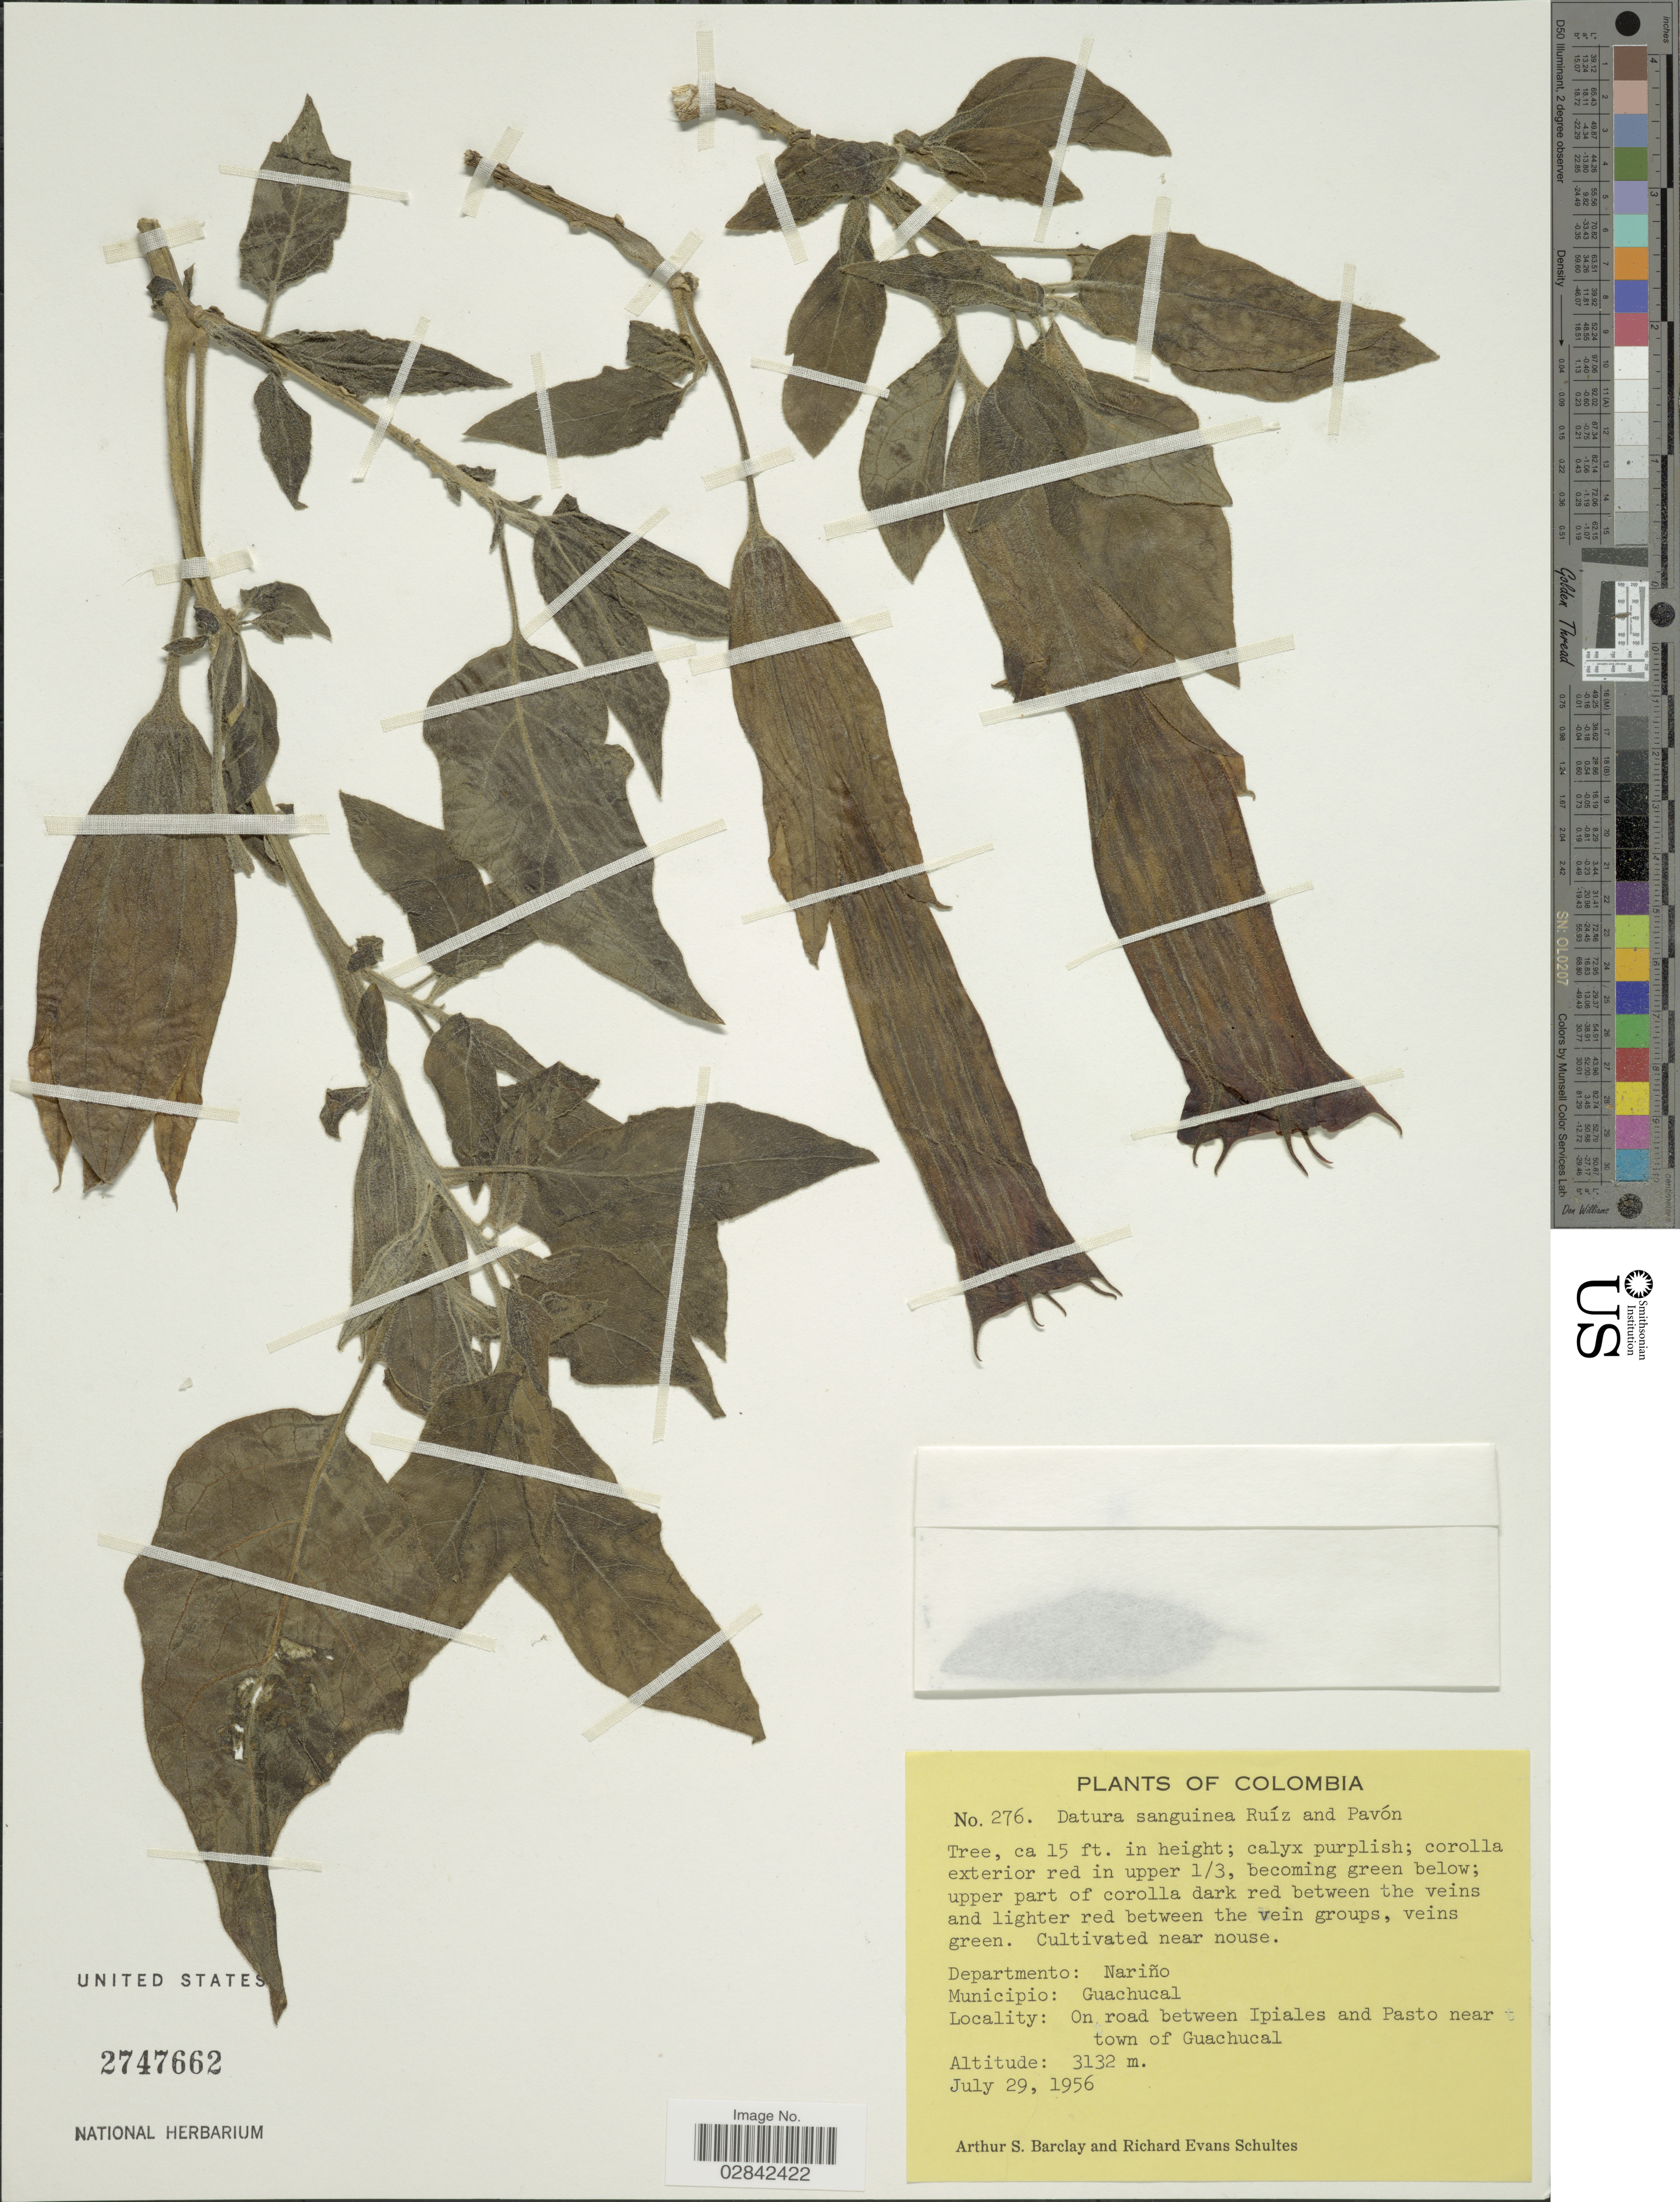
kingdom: Plantae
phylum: Tracheophyta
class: Magnoliopsida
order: Solanales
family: Solanaceae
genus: Brugmansia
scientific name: Brugmansia sanguinea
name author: (Ruiz & Pav.) D. Don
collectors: A. S. Barclay & R. E. Schultes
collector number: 276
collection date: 1956-07-29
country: Colombia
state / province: Nariño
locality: Departmento: Nariño. Municipio: Guachucal. On road between Ipiales and Pasto near town of Guachucal.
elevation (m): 3132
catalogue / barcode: US 2747662